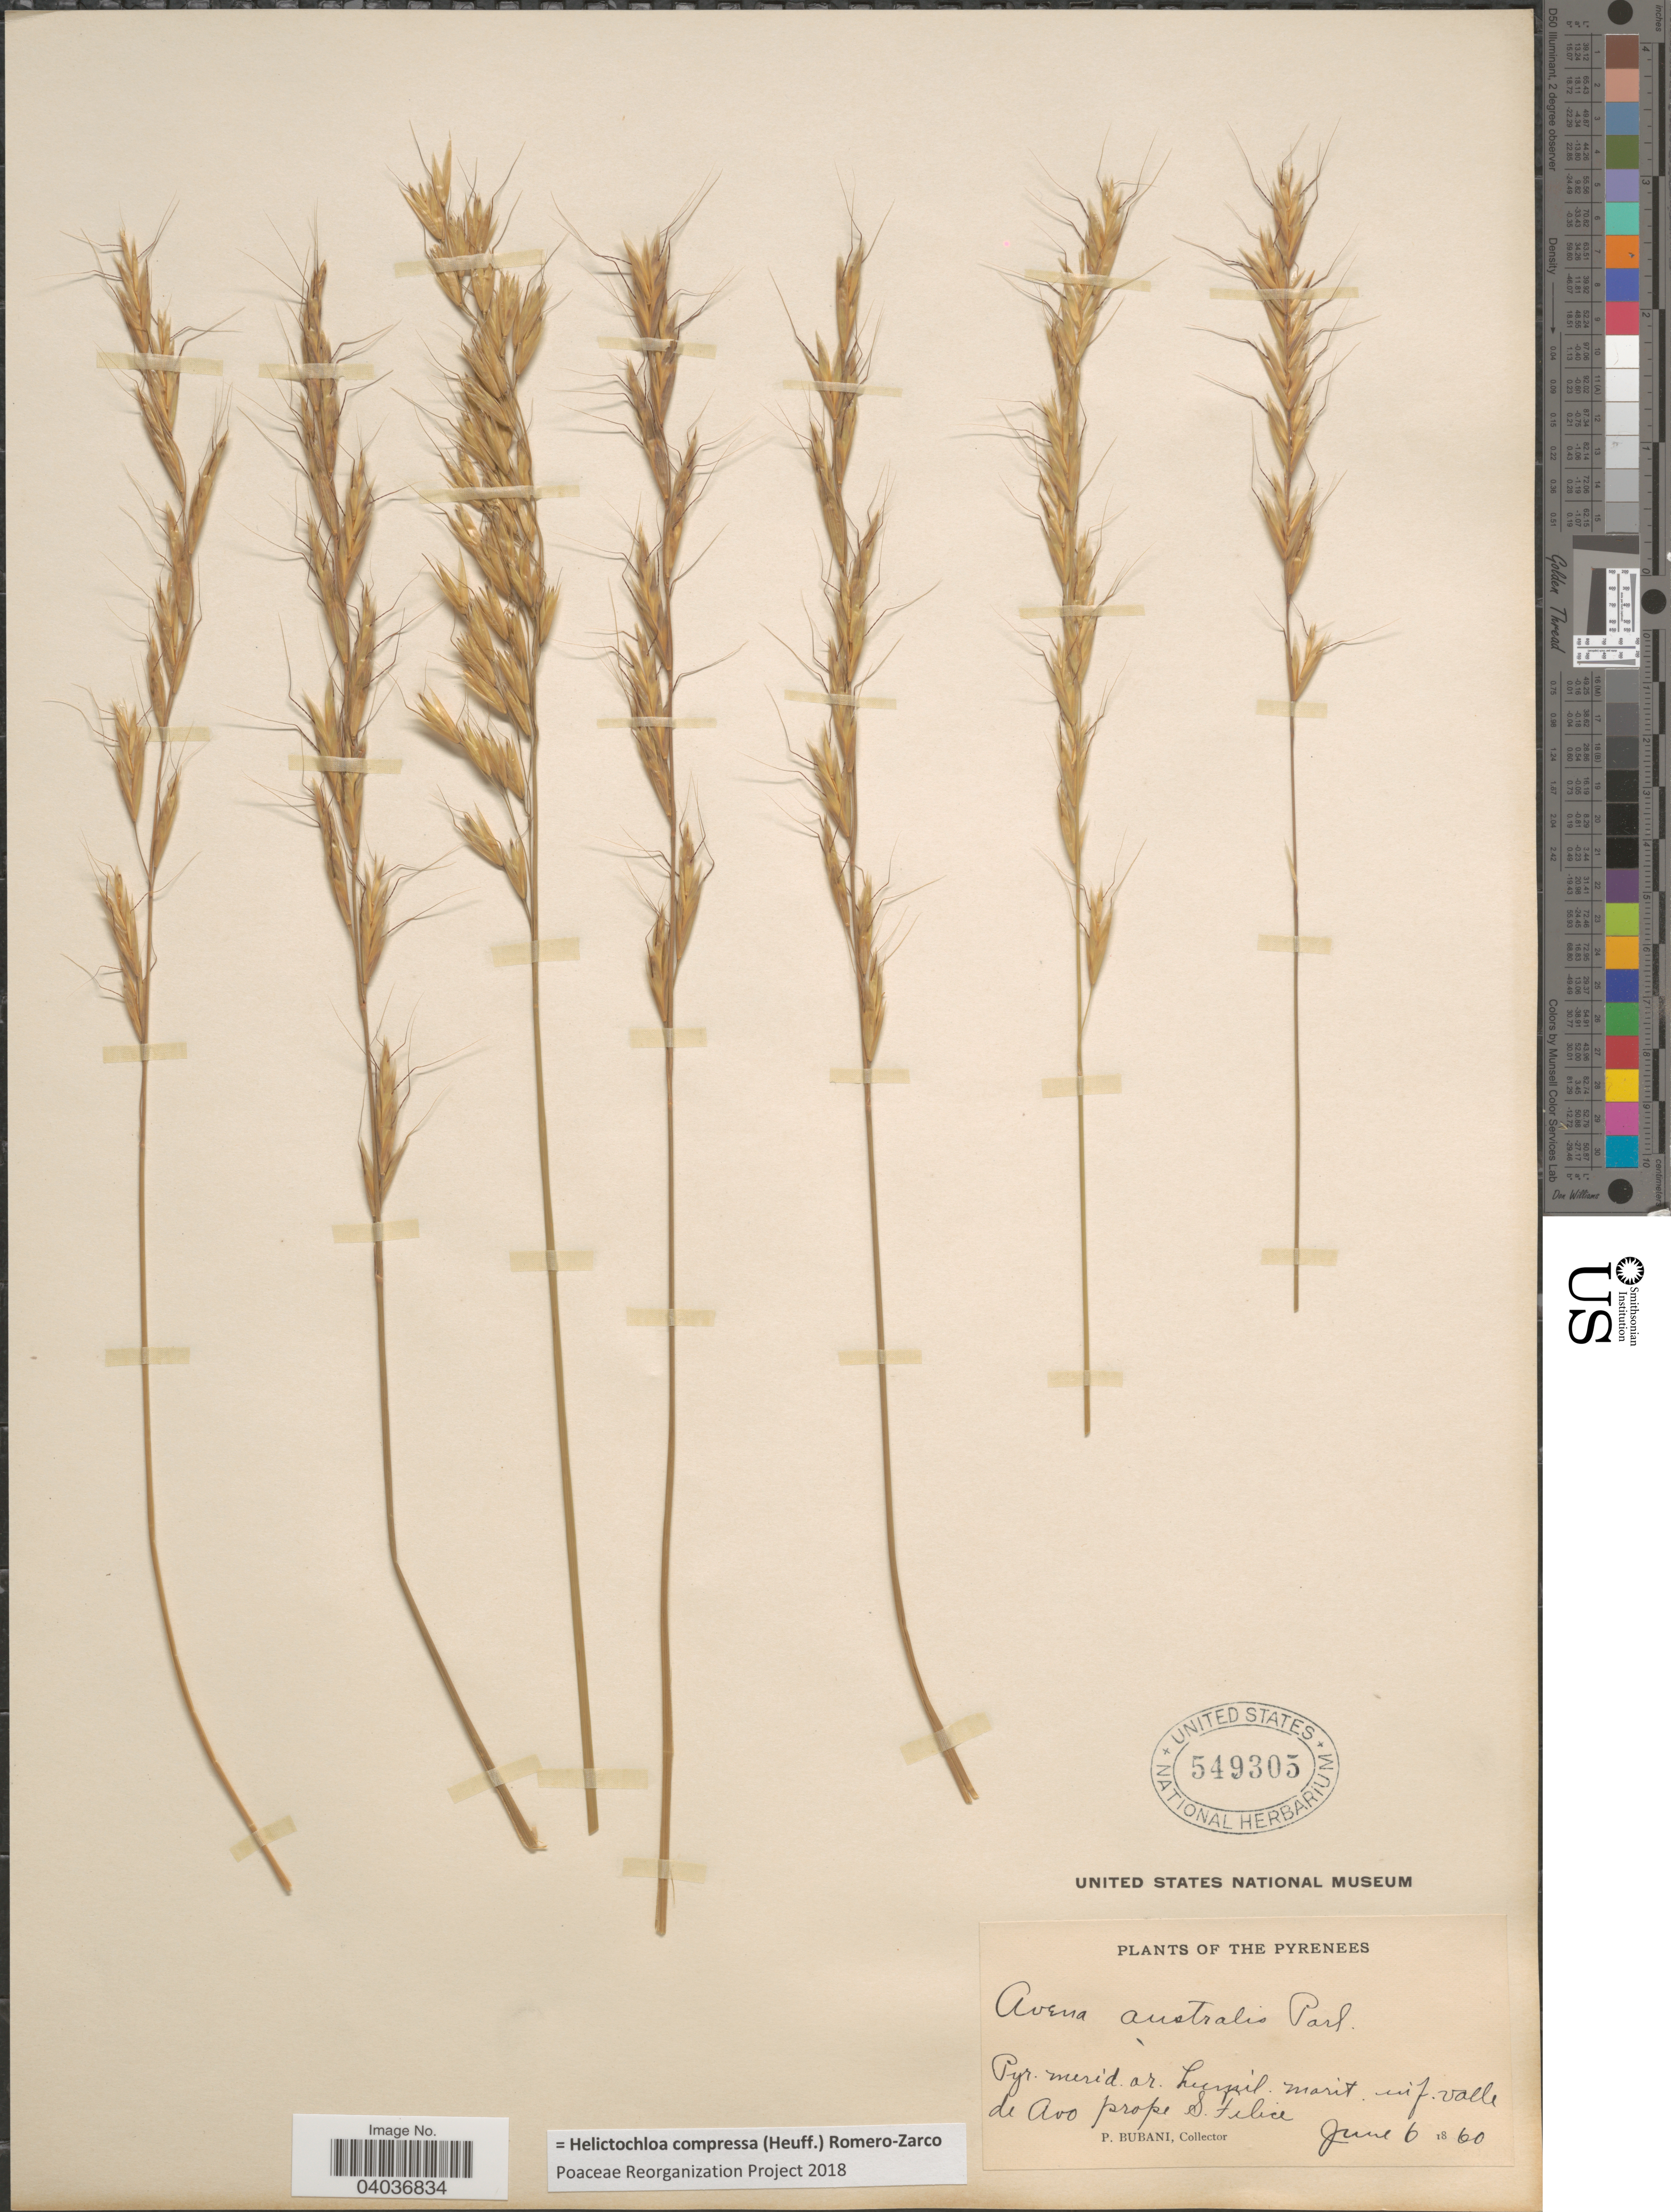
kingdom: Plantae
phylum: Tracheophyta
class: Liliopsida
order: Poales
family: Poaceae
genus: Helictochloa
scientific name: Helictochloa compressa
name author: (Heuff.) Romero Zarco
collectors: P. Bubani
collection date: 1860-06-06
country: Italy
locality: The Pyrenees. Pyr. merid. or. humid. marit. inf. valle de Avo prope S. Felice.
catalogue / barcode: US 549305